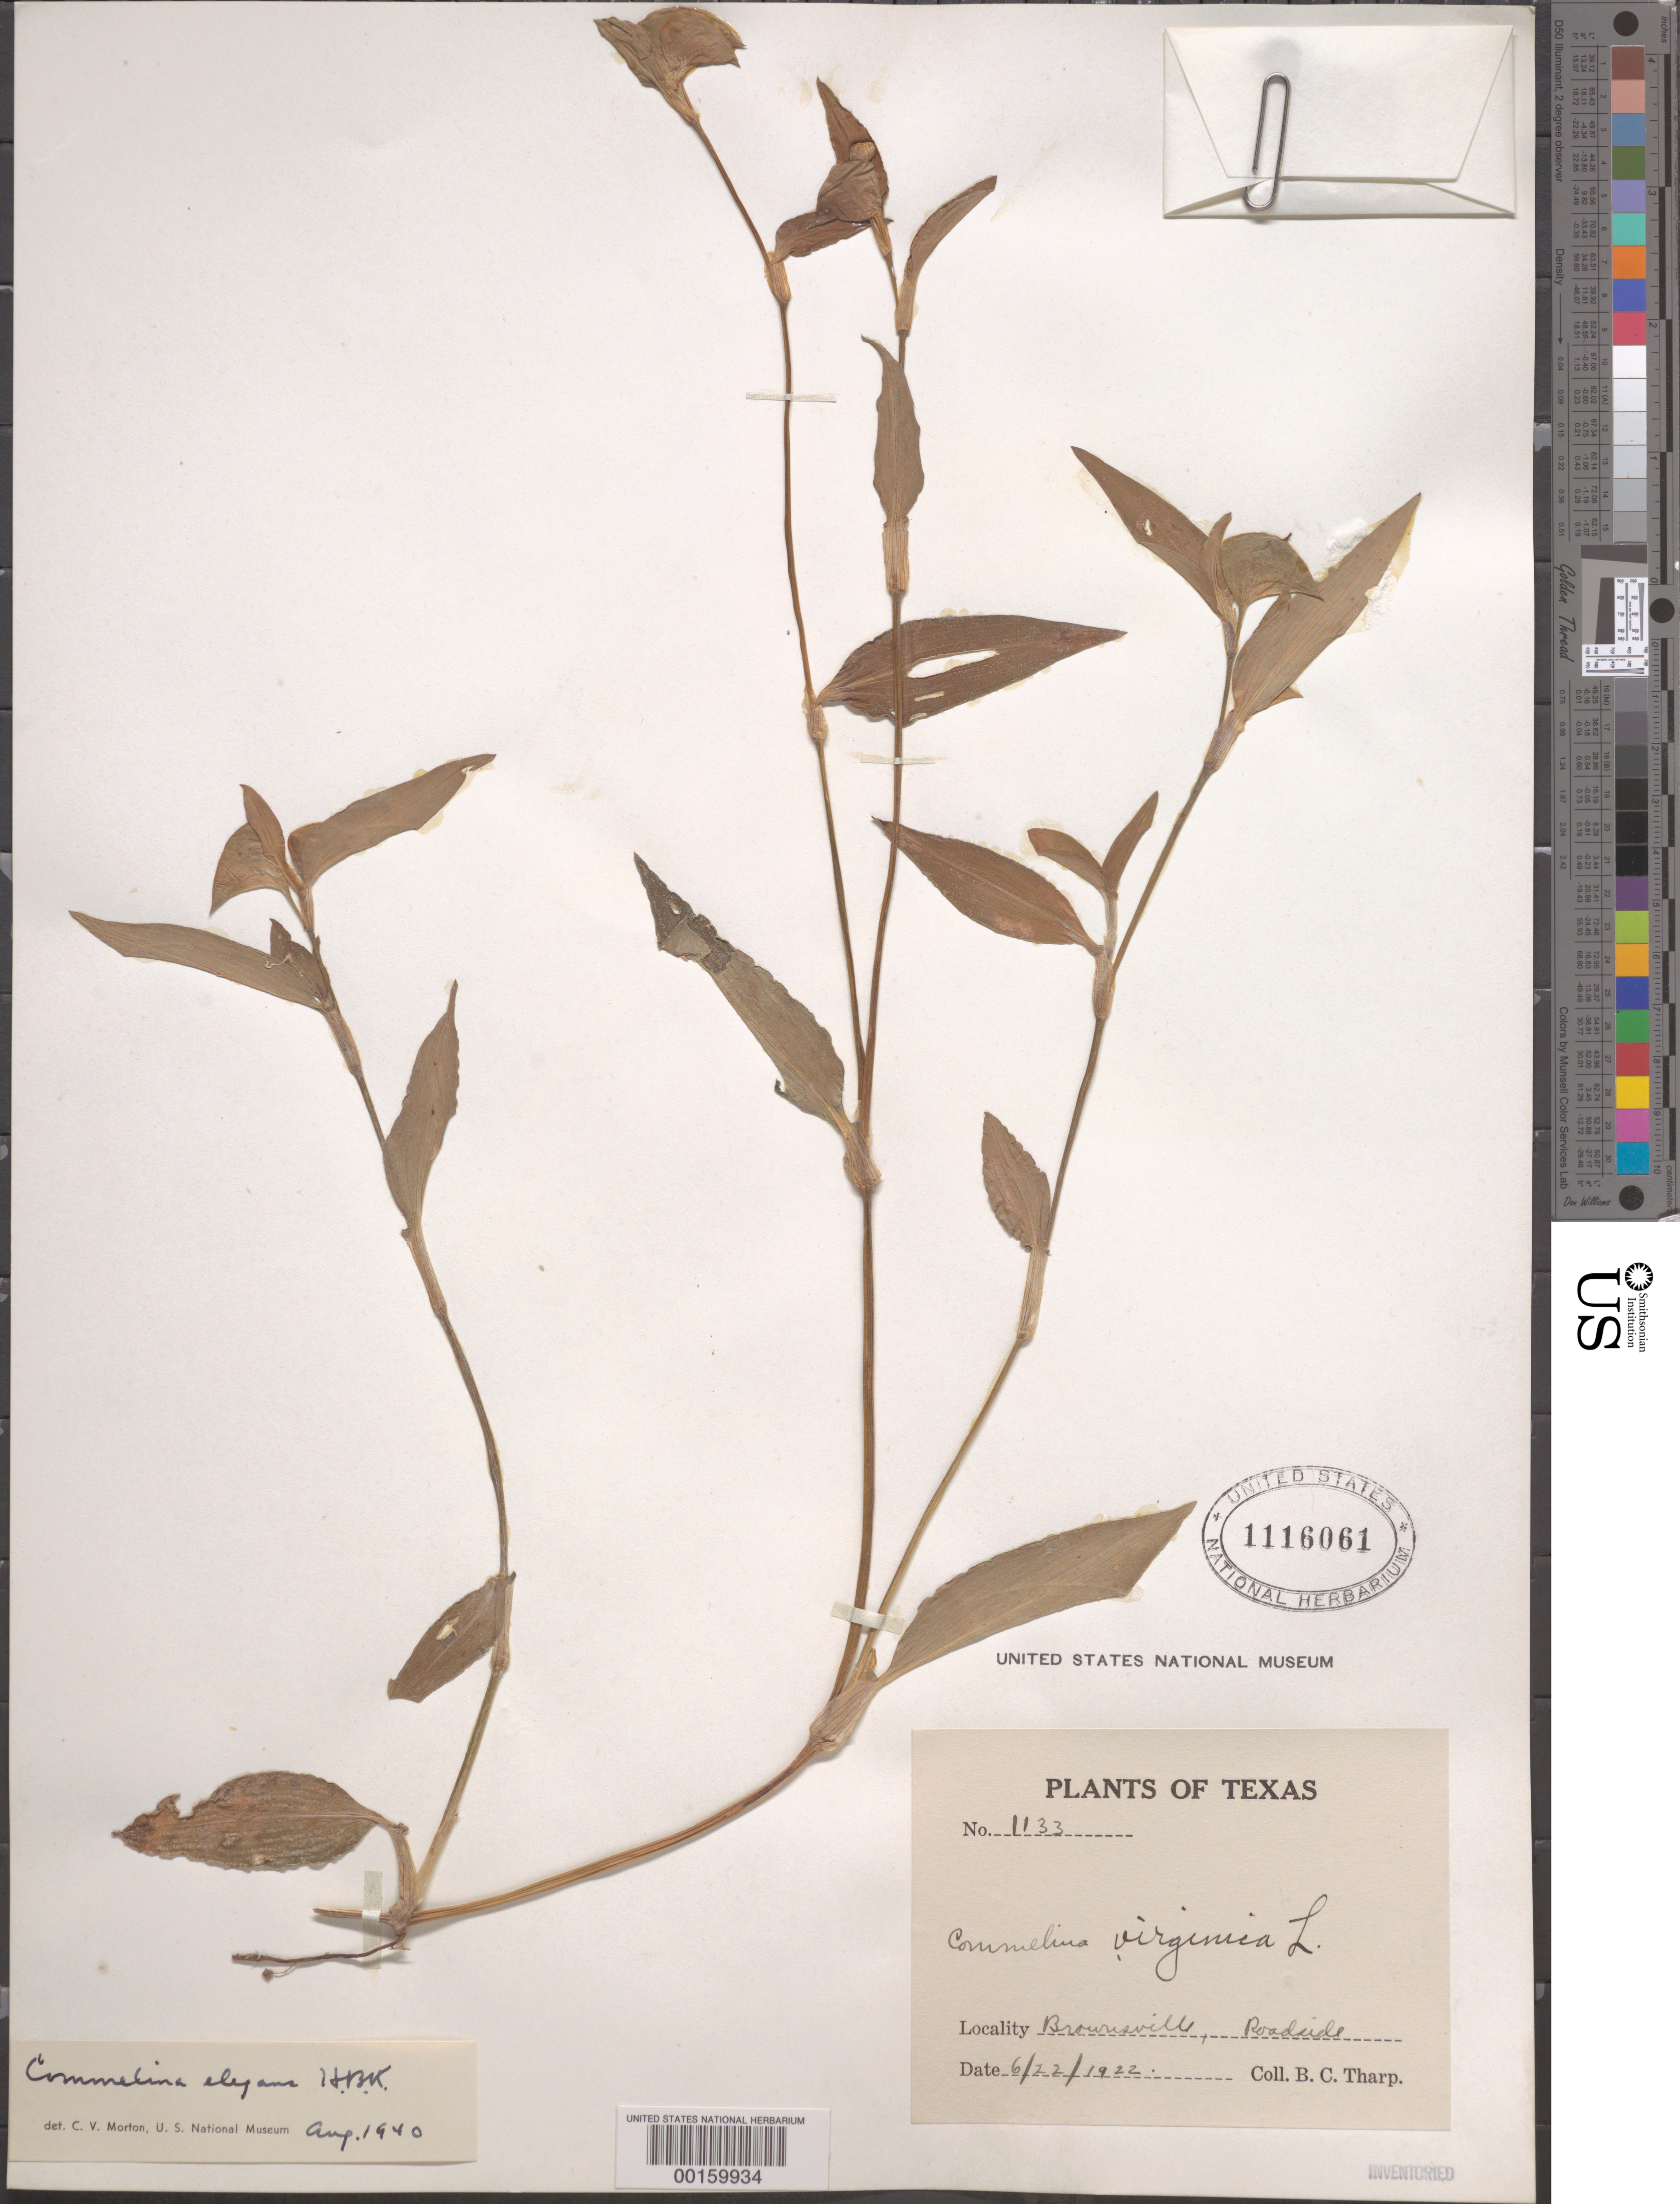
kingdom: Plantae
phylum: Tracheophyta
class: Liliopsida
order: Commelinales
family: Commelinaceae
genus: Commelina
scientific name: Commelina erecta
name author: L.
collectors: B. C. Tharp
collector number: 1133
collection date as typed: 22 Jun 1922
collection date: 1922-06-22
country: United States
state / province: Texas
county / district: Cameron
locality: Brownsville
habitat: Roadside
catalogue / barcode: US 1116061